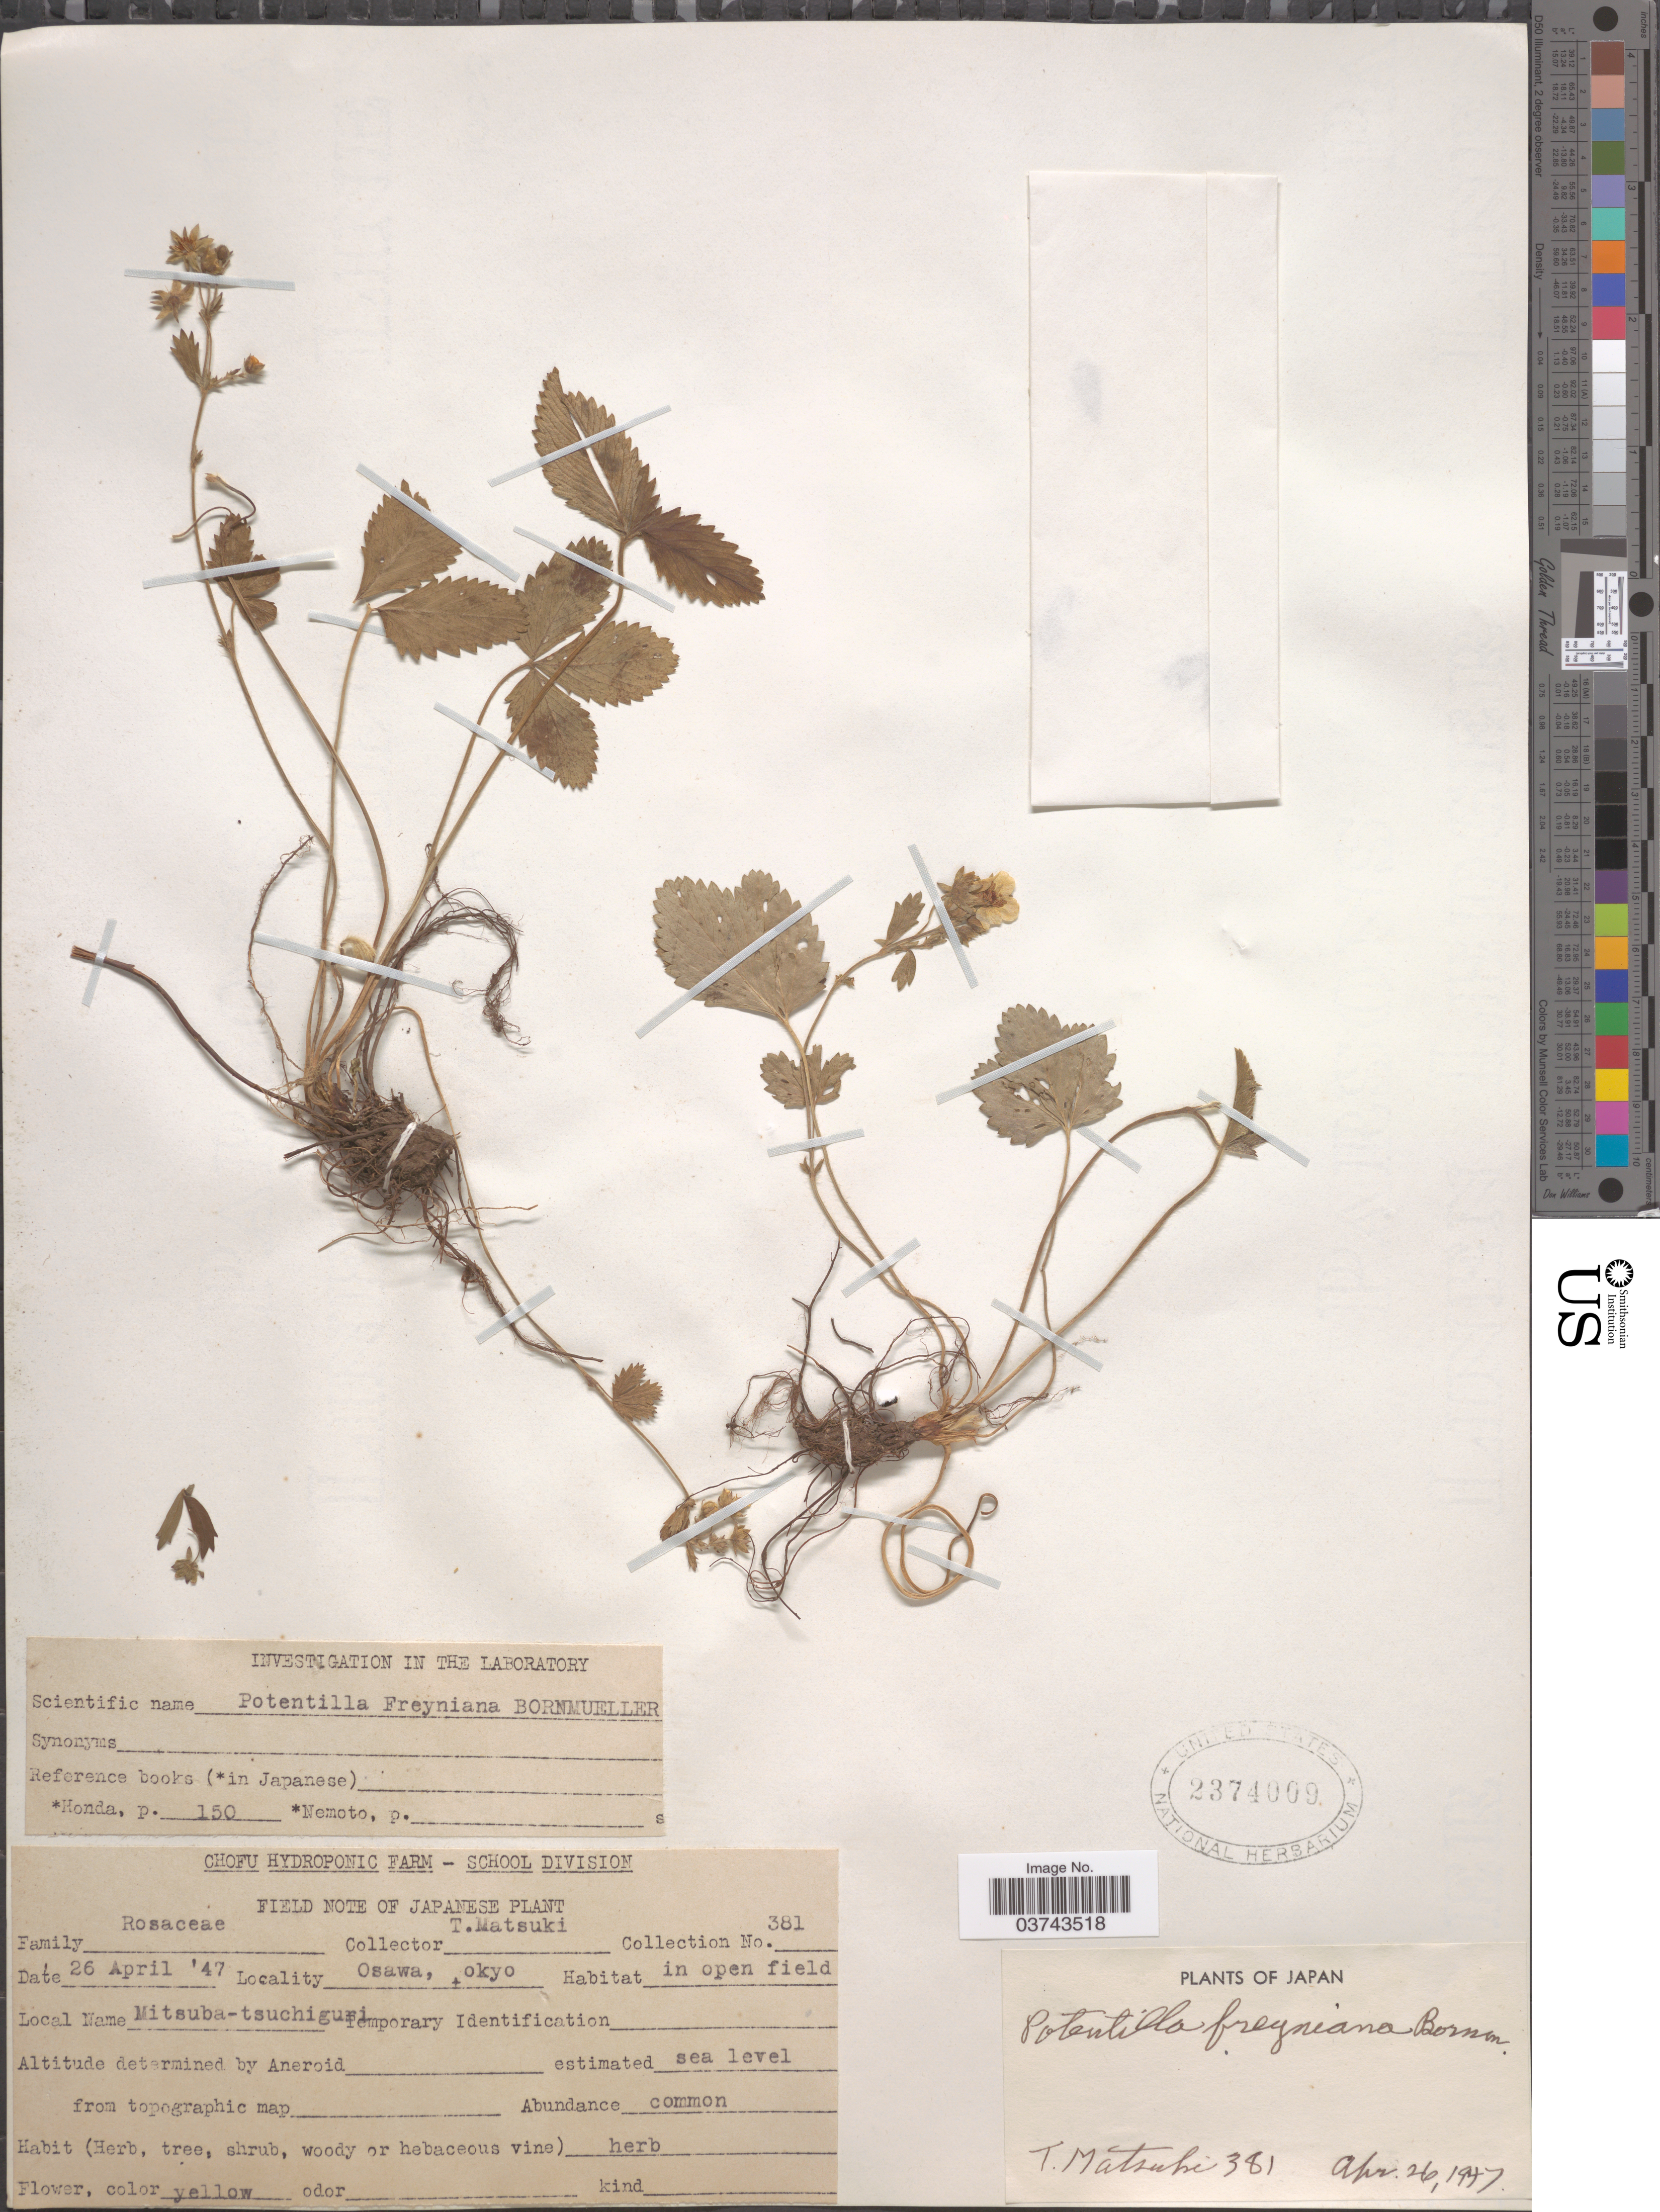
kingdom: Plantae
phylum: Tracheophyta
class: Magnoliopsida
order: Rosales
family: Rosaceae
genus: Potentilla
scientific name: Potentilla freyniana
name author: Bornm.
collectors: T. Matsuki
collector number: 381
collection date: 1947-04-26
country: Japan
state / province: Tokyo, Federal City of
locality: Osawa, [illegible text]okyo.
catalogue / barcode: US 2374009